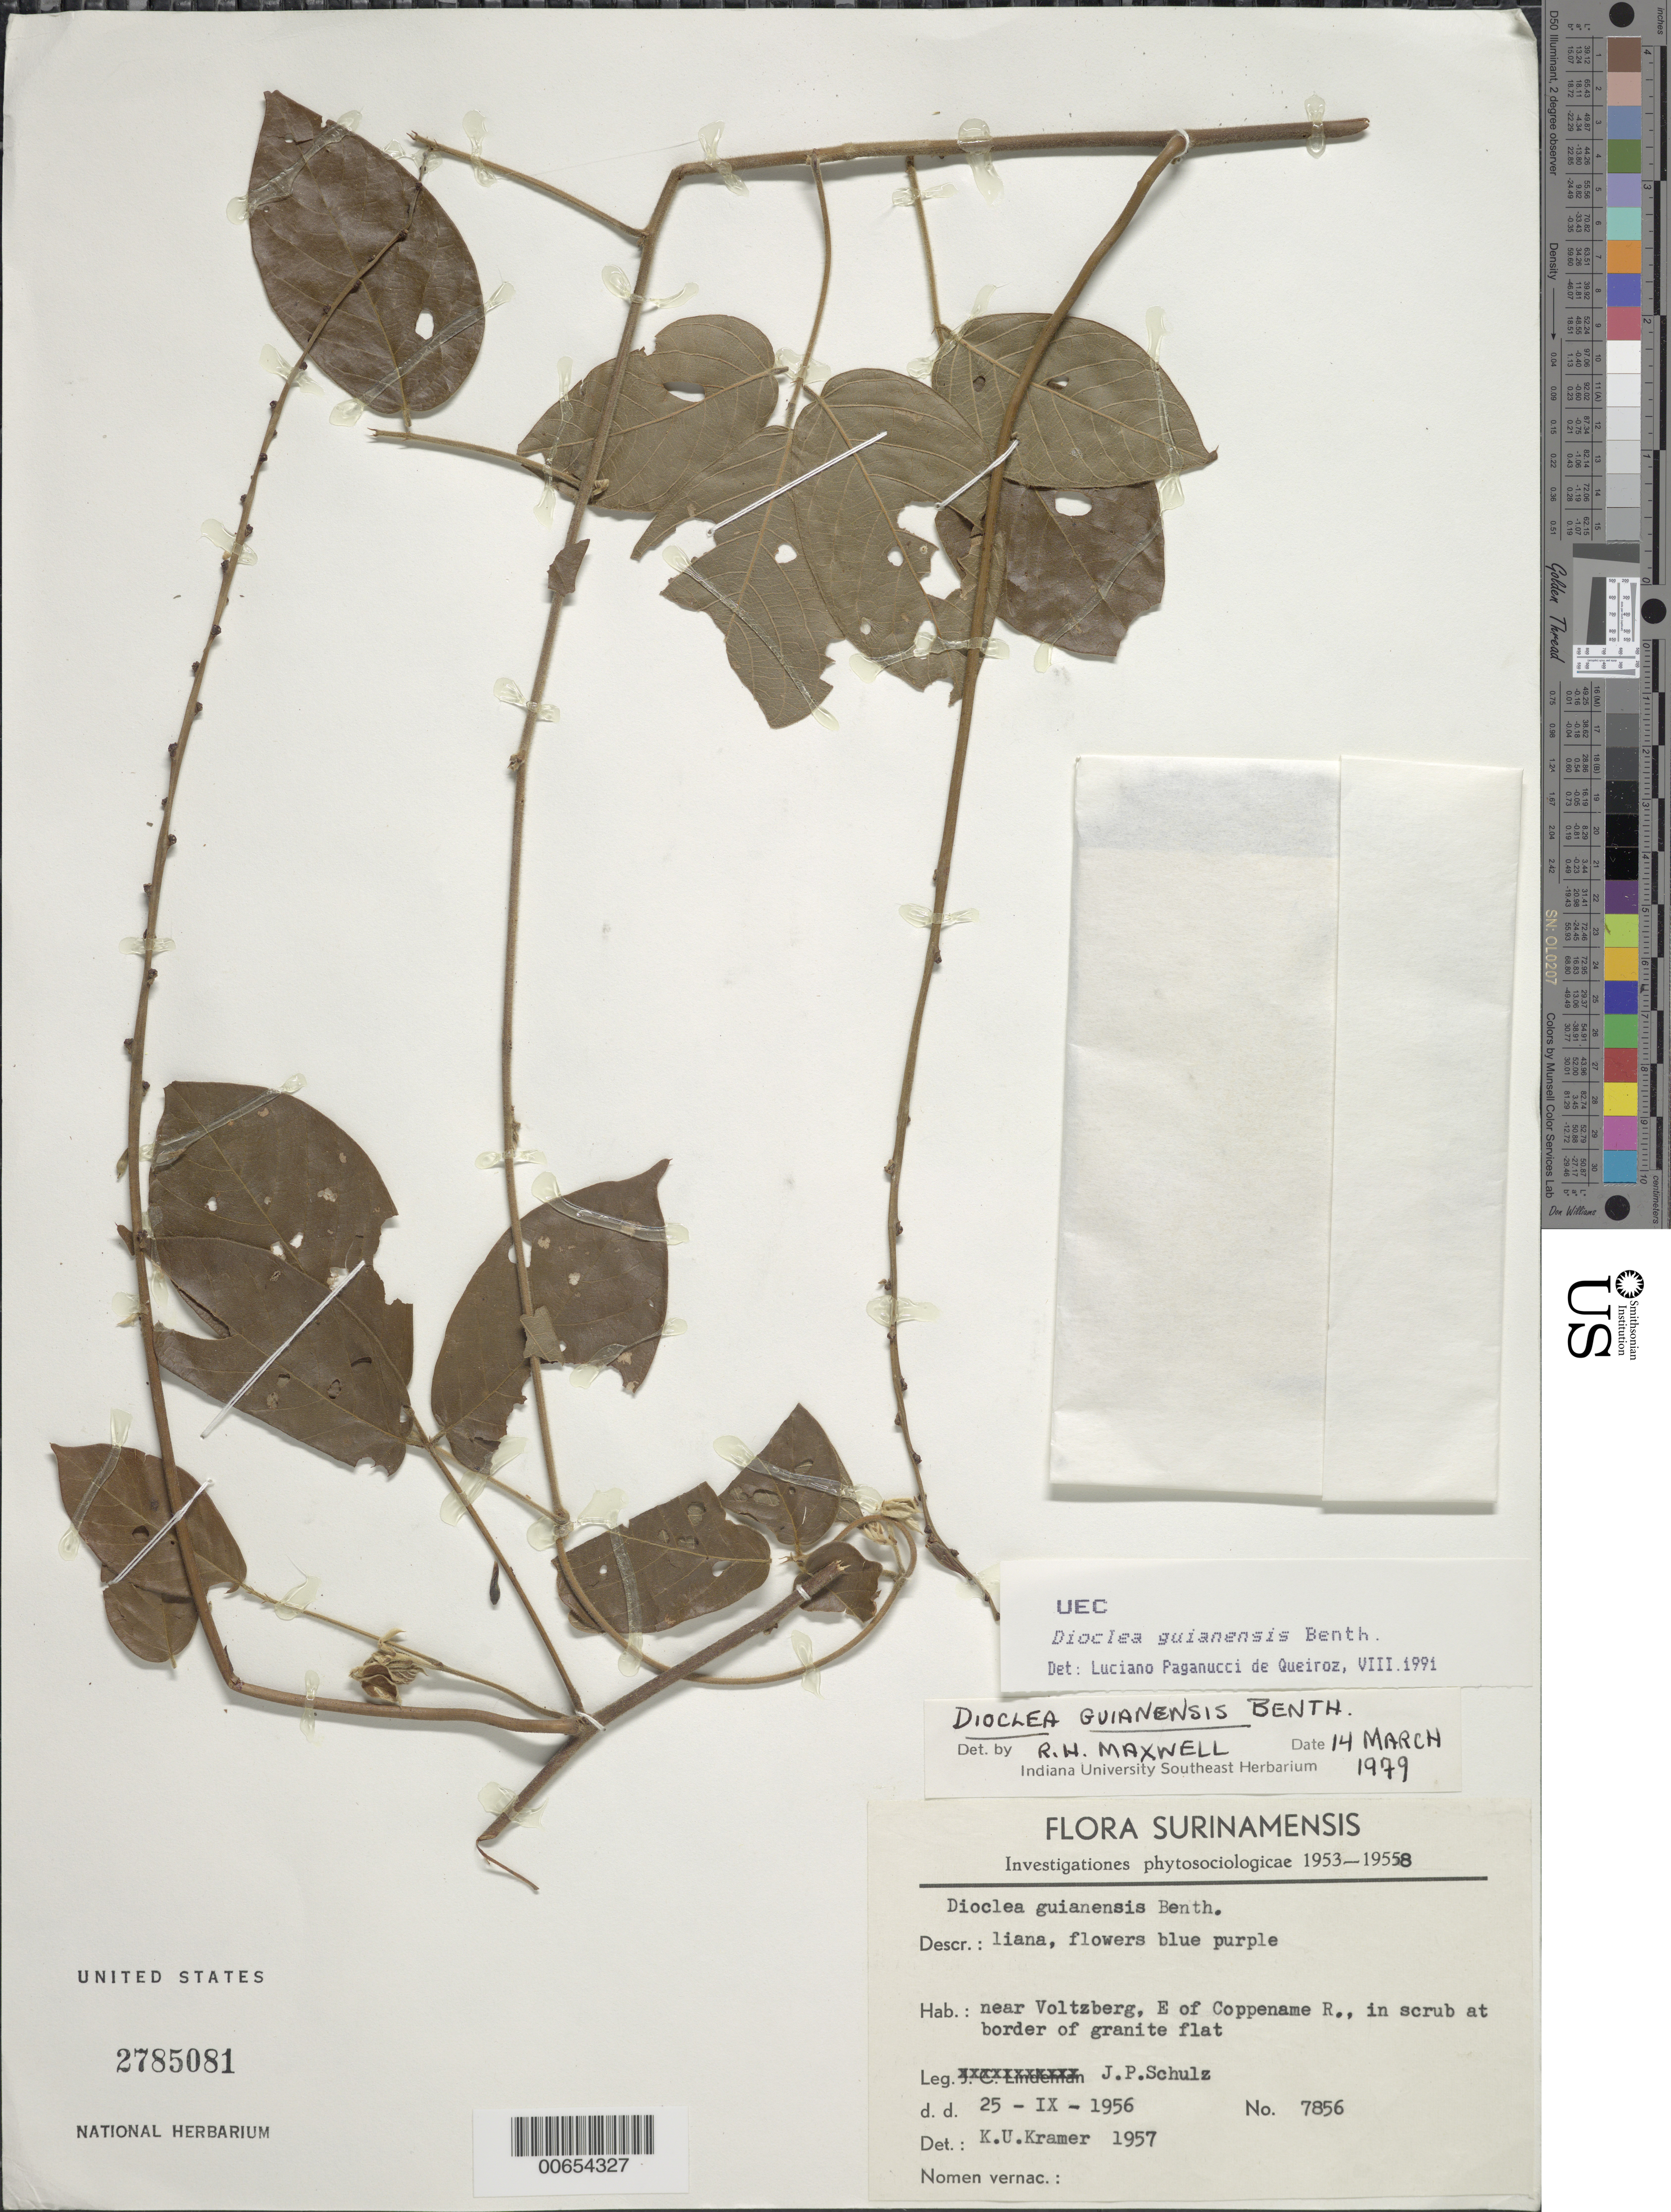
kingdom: Plantae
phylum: Tracheophyta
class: Magnoliopsida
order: Fabales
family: Fabaceae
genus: Dioclea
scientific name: Dioclea guianensis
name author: Benth.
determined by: Queiróz, L. P. de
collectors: J. P. Schulz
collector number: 7856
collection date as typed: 25-Sep-56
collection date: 1956-09-25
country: Suriname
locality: Voltzberg, Coppename R.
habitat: Scrub border of granite flat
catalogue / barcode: US 2785081